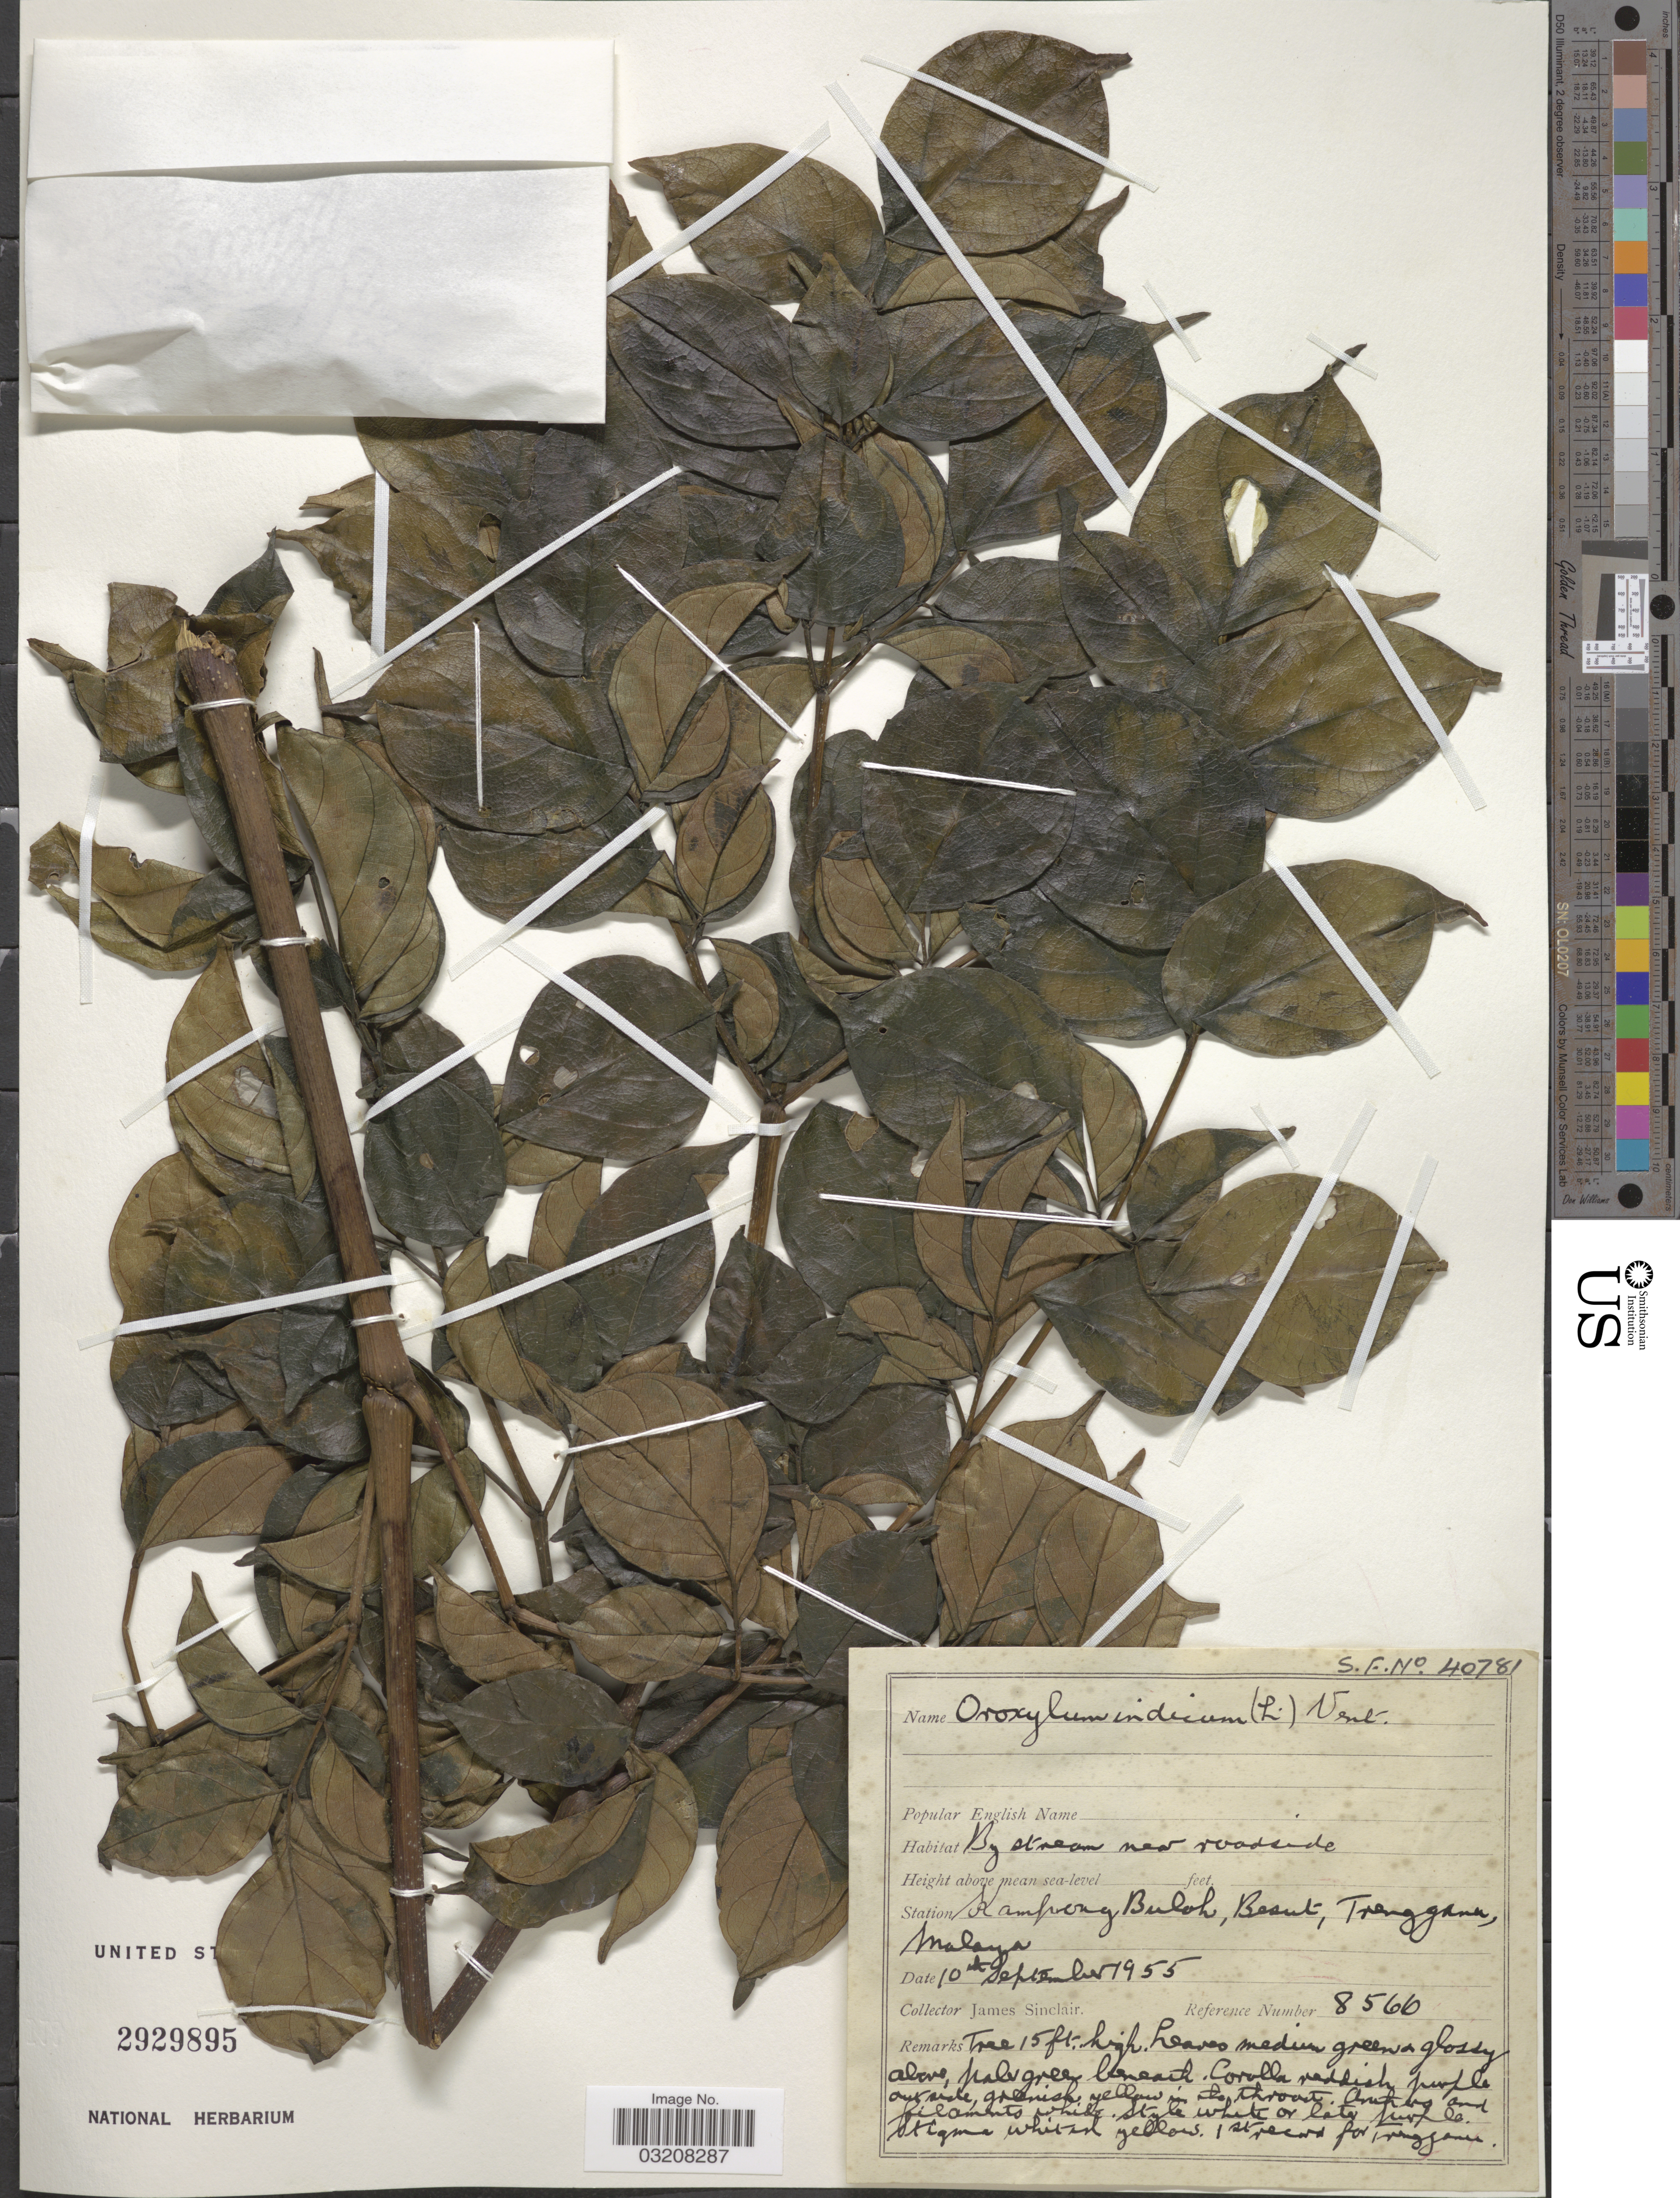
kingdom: Plantae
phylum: Tracheophyta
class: Magnoliopsida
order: Lamiales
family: Bignoniaceae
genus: Oroxylum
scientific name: Oroxylum indicum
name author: (L.) Kurz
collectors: J. Sinclair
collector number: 8566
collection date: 1955-09-10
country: Malaysia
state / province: Terengganu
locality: Station Kampong Buloh, Besut, Trengganu, Malaya.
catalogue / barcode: US 2929895